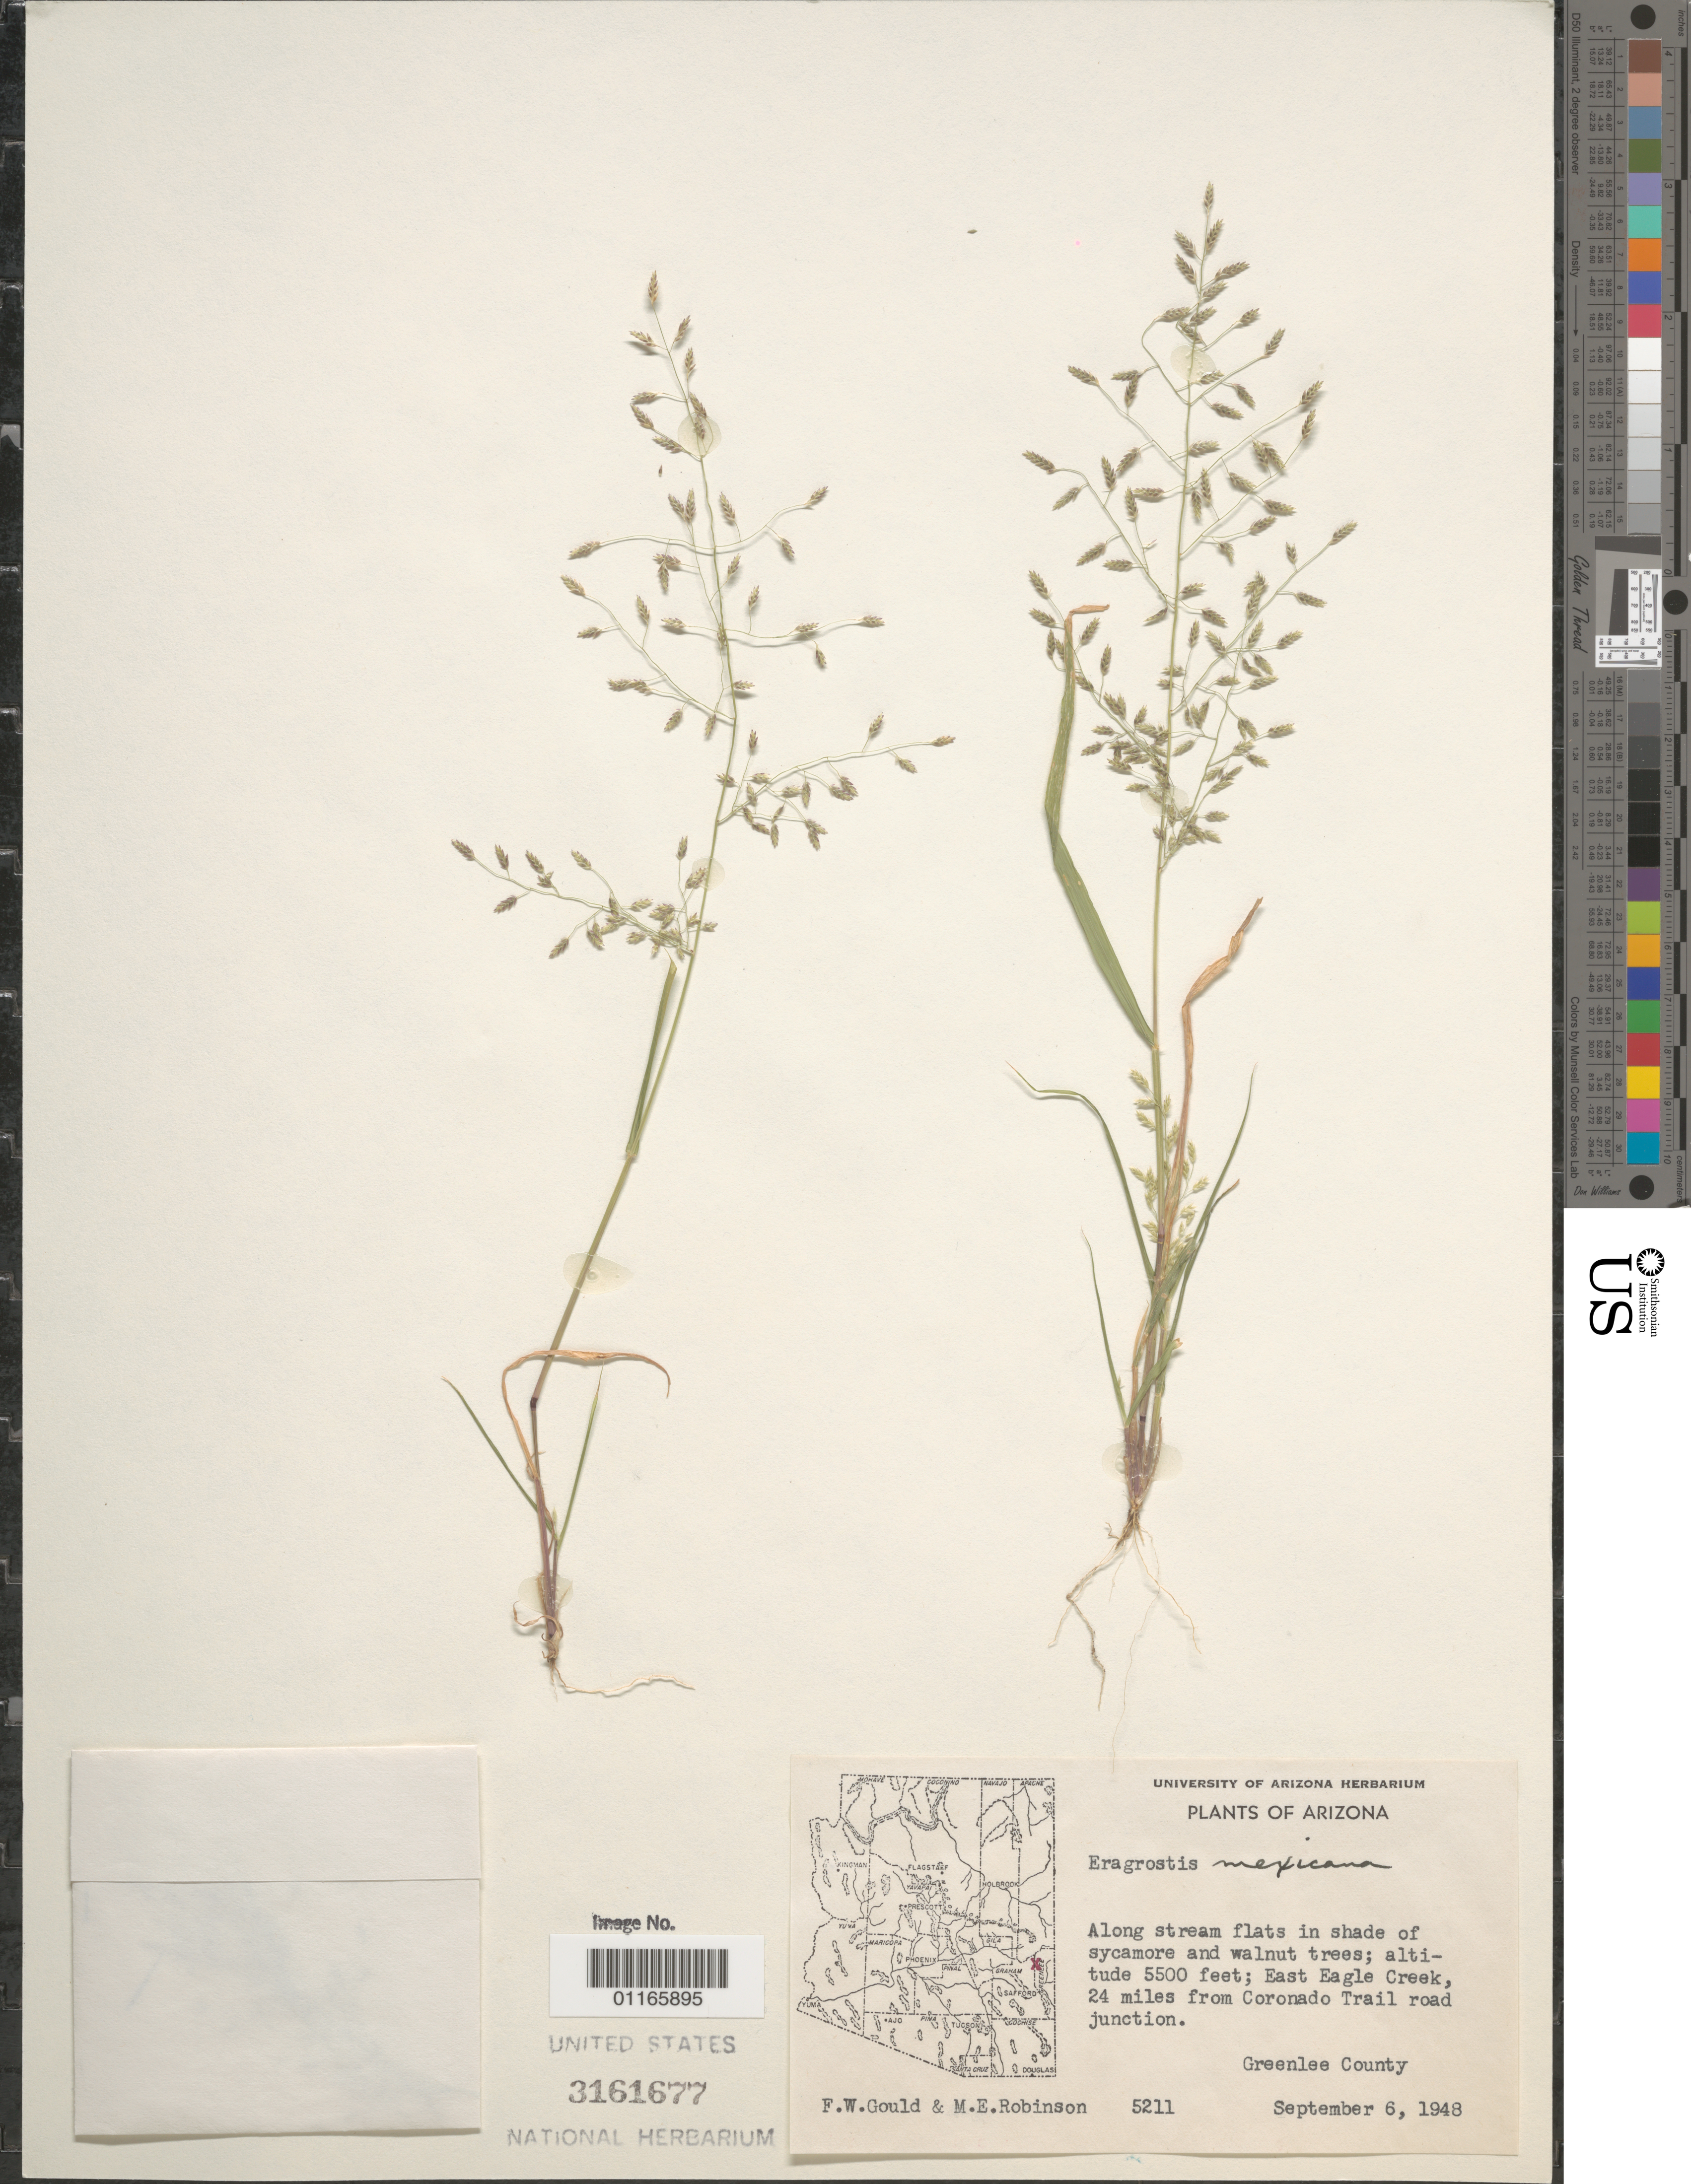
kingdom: Plantae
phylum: Tracheophyta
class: Liliopsida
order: Poales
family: Poaceae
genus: Eragrostis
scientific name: Eragrostis mexicana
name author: (Hornem.) Link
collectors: F. W. Gould & M. E. Robinson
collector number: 5211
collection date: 1948-09-06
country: United States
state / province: Arizona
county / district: Greenlee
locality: East Eagle Creek, 24 miles from Coronado Trail road junction.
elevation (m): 1676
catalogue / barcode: US 3161677